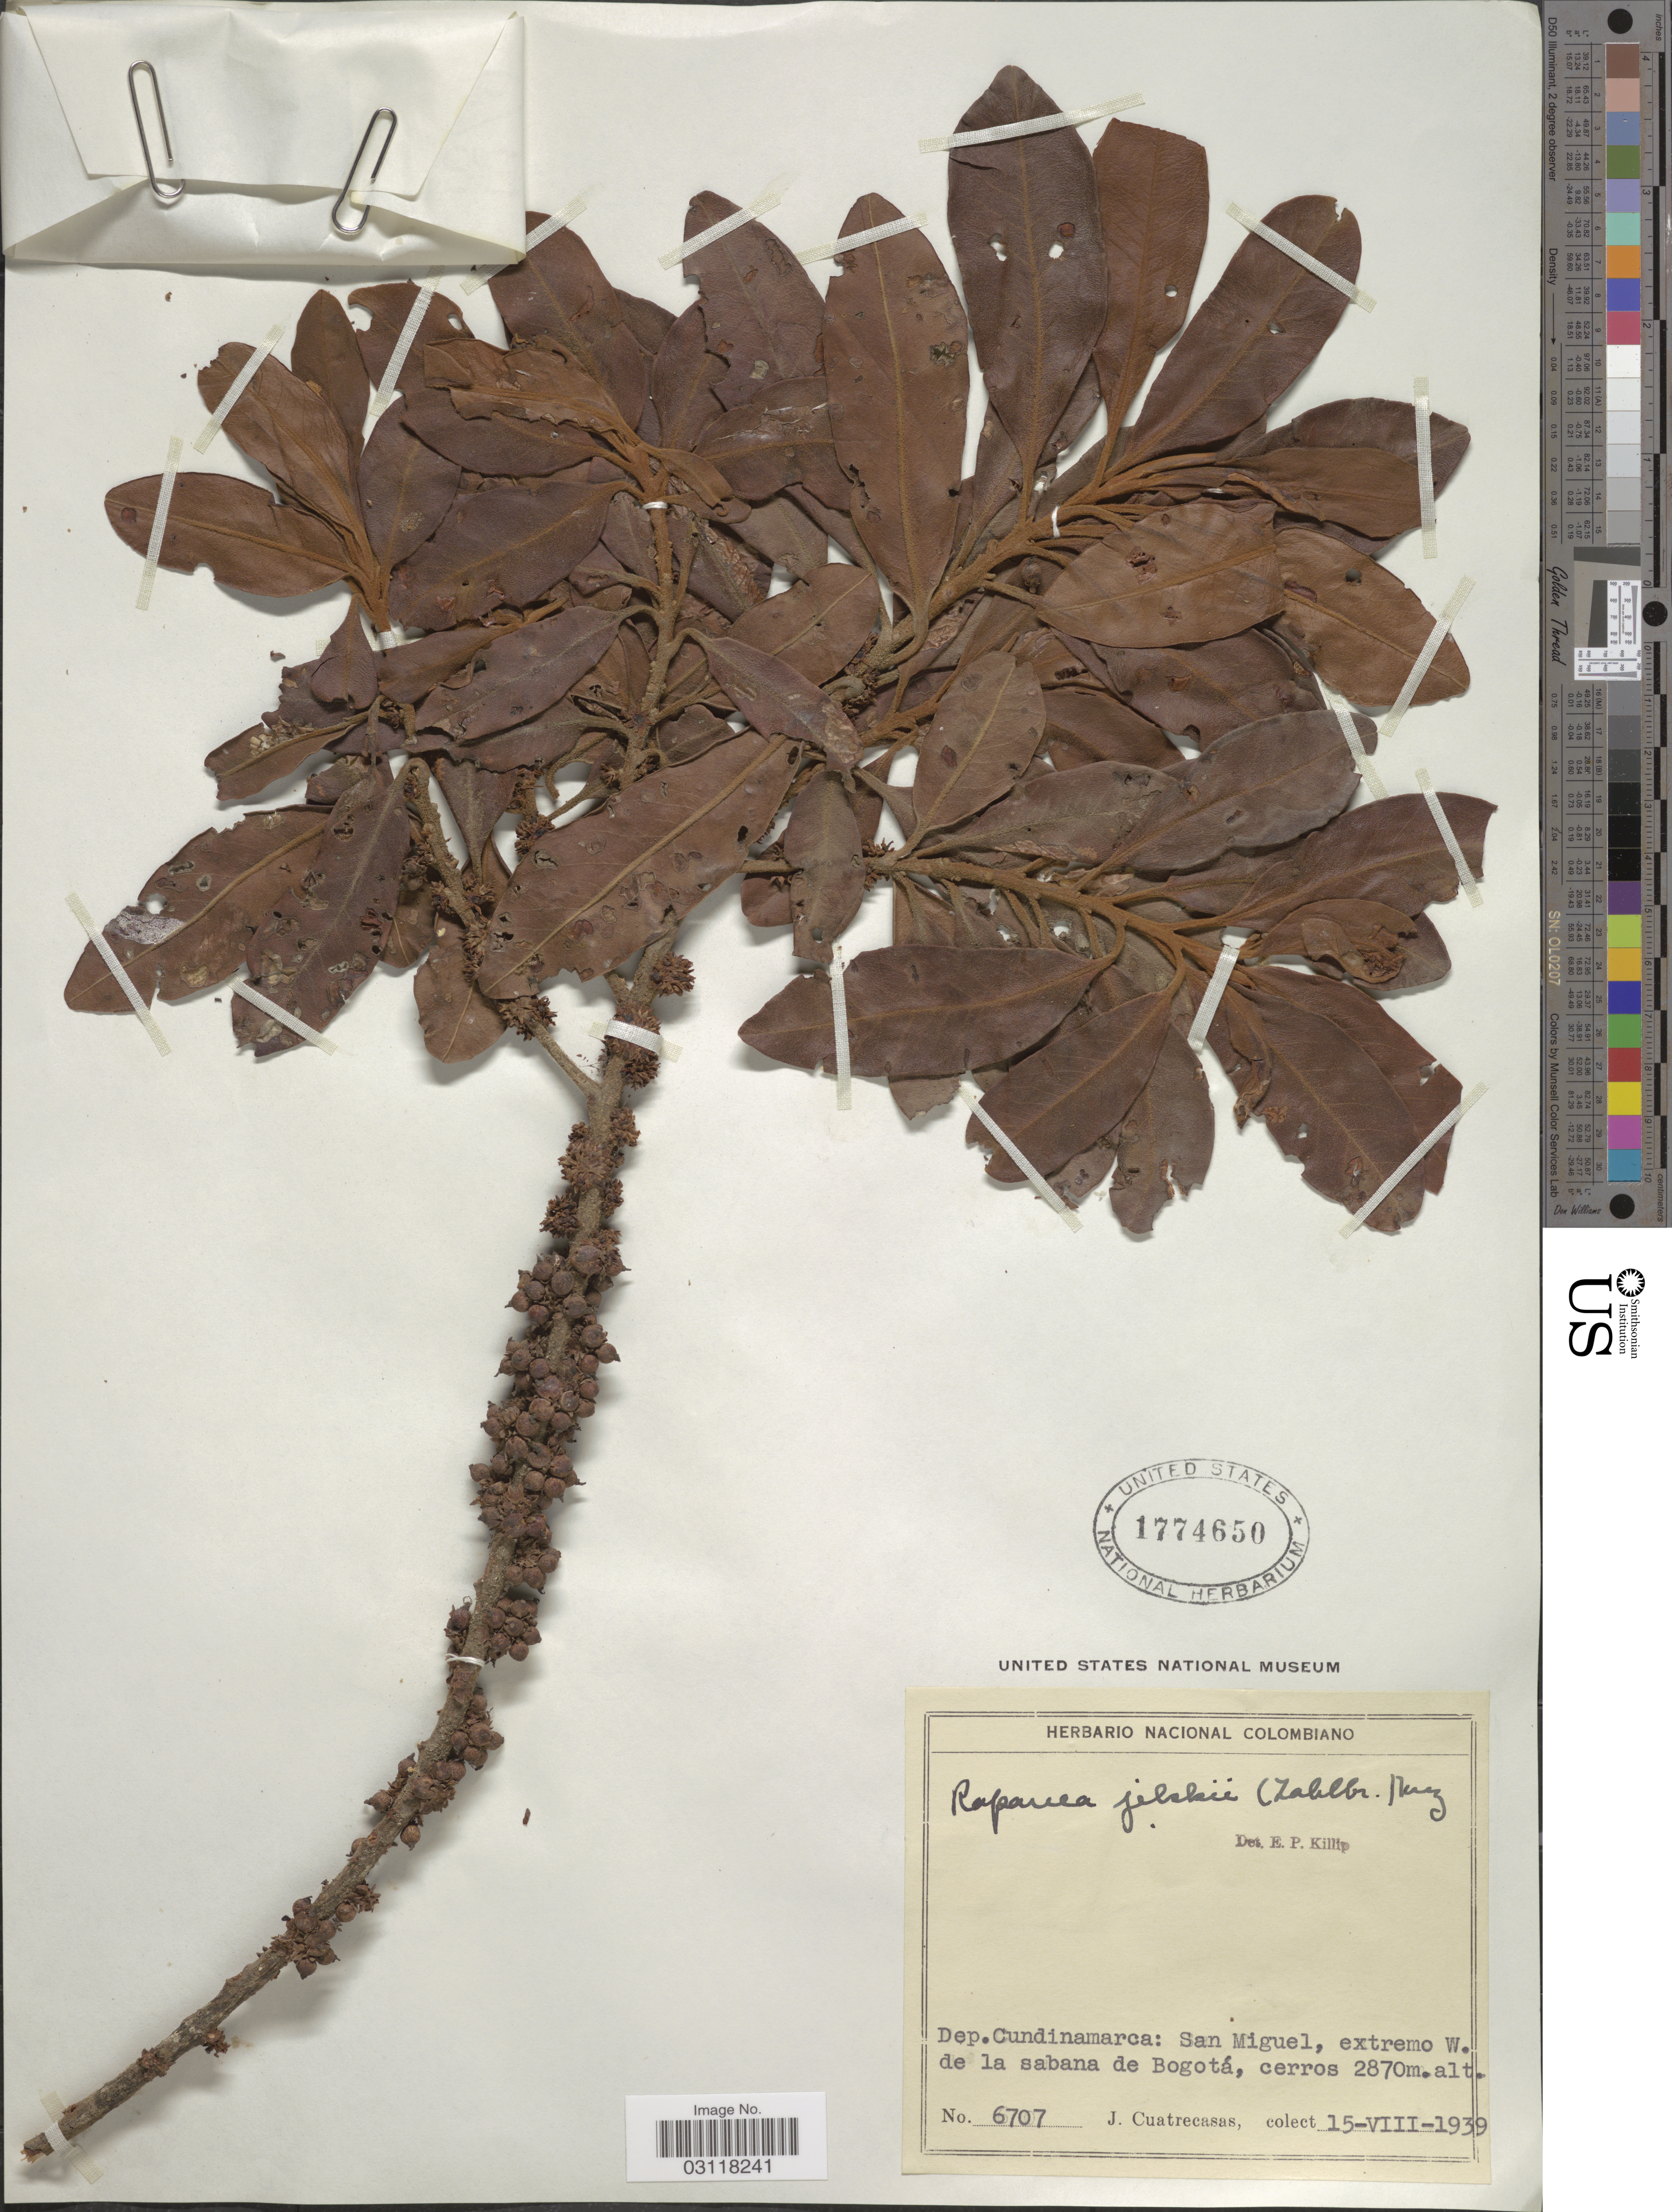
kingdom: Plantae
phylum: Tracheophyta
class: Magnoliopsida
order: Ericales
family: Primulaceae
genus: Rapanea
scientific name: Rapanea jelskii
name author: Mez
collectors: J. Cuatrecasas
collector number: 6707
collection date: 1939-08-15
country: Colombia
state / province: Cundinamarca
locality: Dep. Cundinamarca: San Miguel, extremo W. de la sabana de Bogotá.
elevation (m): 2870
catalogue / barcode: US 1774650